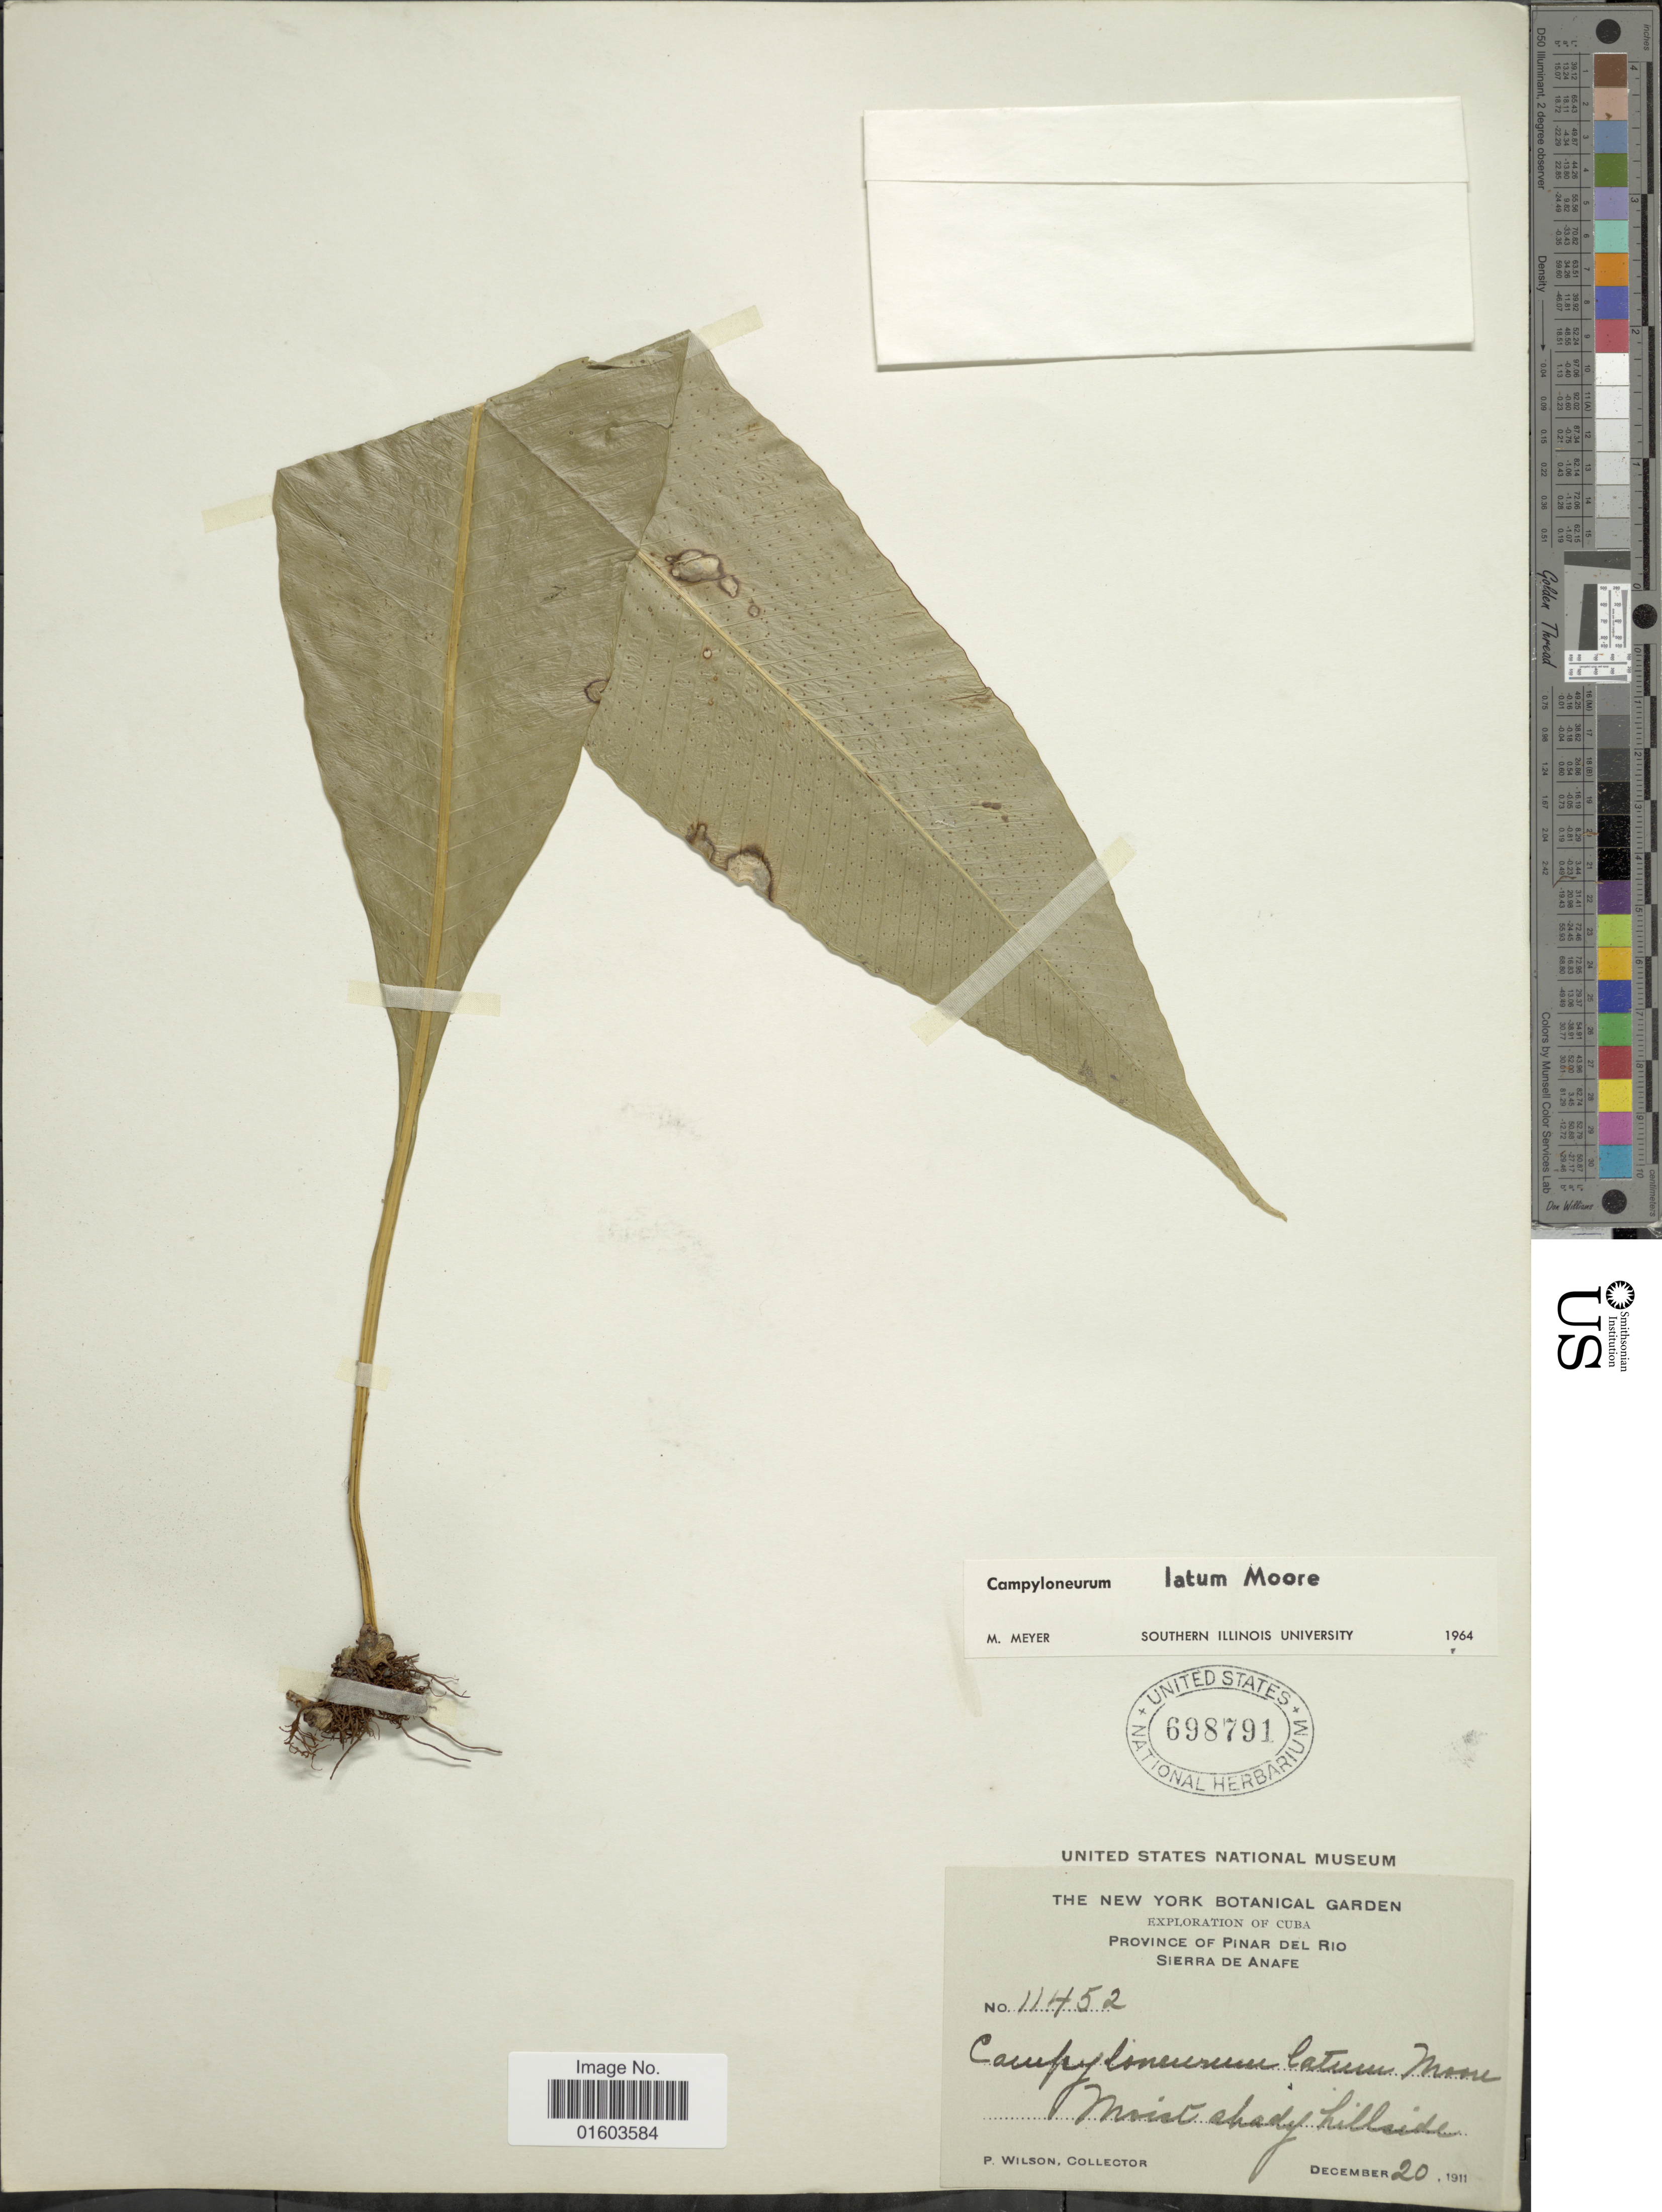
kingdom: Plantae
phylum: Tracheophyta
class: Polypodiopsida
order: Polypodiales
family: Polypodiaceae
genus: Campyloneurum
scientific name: Campyloneurum latum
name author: T. Moore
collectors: P. Wilson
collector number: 11452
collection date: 1911-12-20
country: Cuba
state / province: Pinar del Río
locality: Province of Pinar del Rio, Sierra de Anafe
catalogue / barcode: US 698791